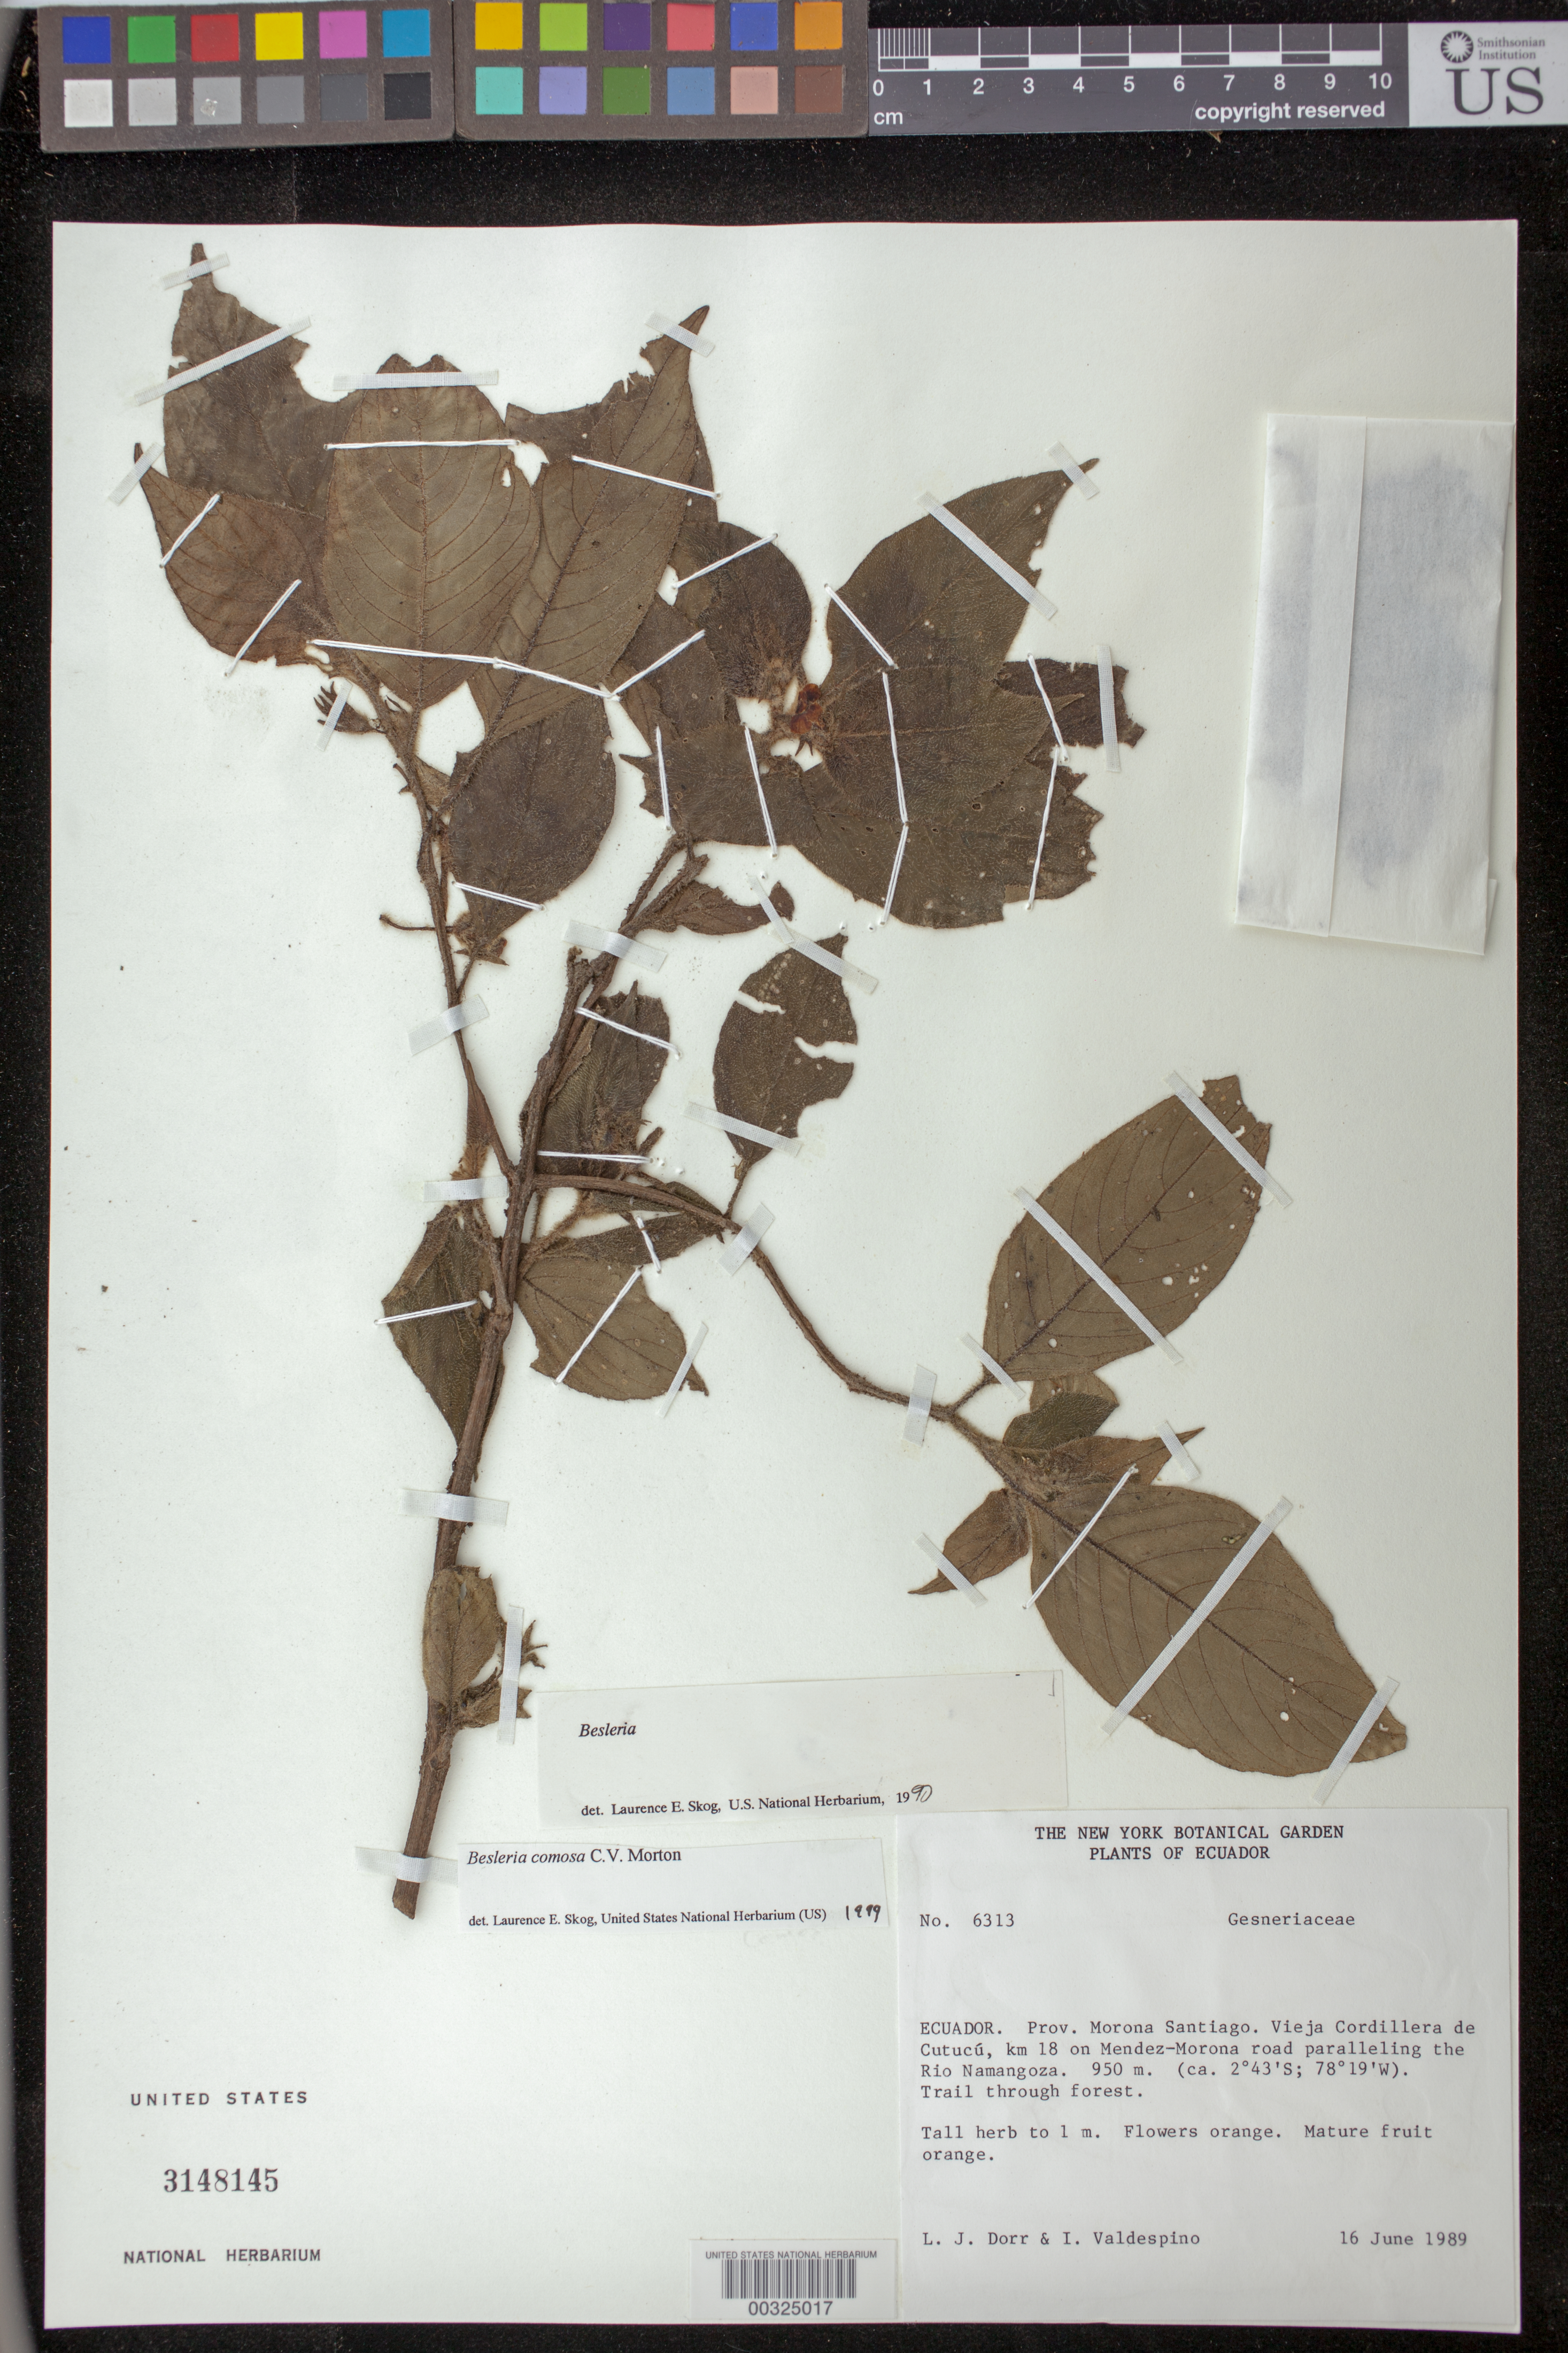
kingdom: Plantae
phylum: Tracheophyta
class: Magnoliopsida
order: Lamiales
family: Gesneriaceae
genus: Besleria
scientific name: Besleria comosa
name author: C.V. Morton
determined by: Skog, Laurence E.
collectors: L. J. Dorr & I. A. Valdespino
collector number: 6313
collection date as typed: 16 Jun 1989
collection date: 1989-06-16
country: Ecuador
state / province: Morona-Santiago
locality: Vieja Cordillera de Cutucú, km 18 on Mendez-Morona road paralleling the Rio Namangoza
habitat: Trail through forest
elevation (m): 950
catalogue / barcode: US 3148145